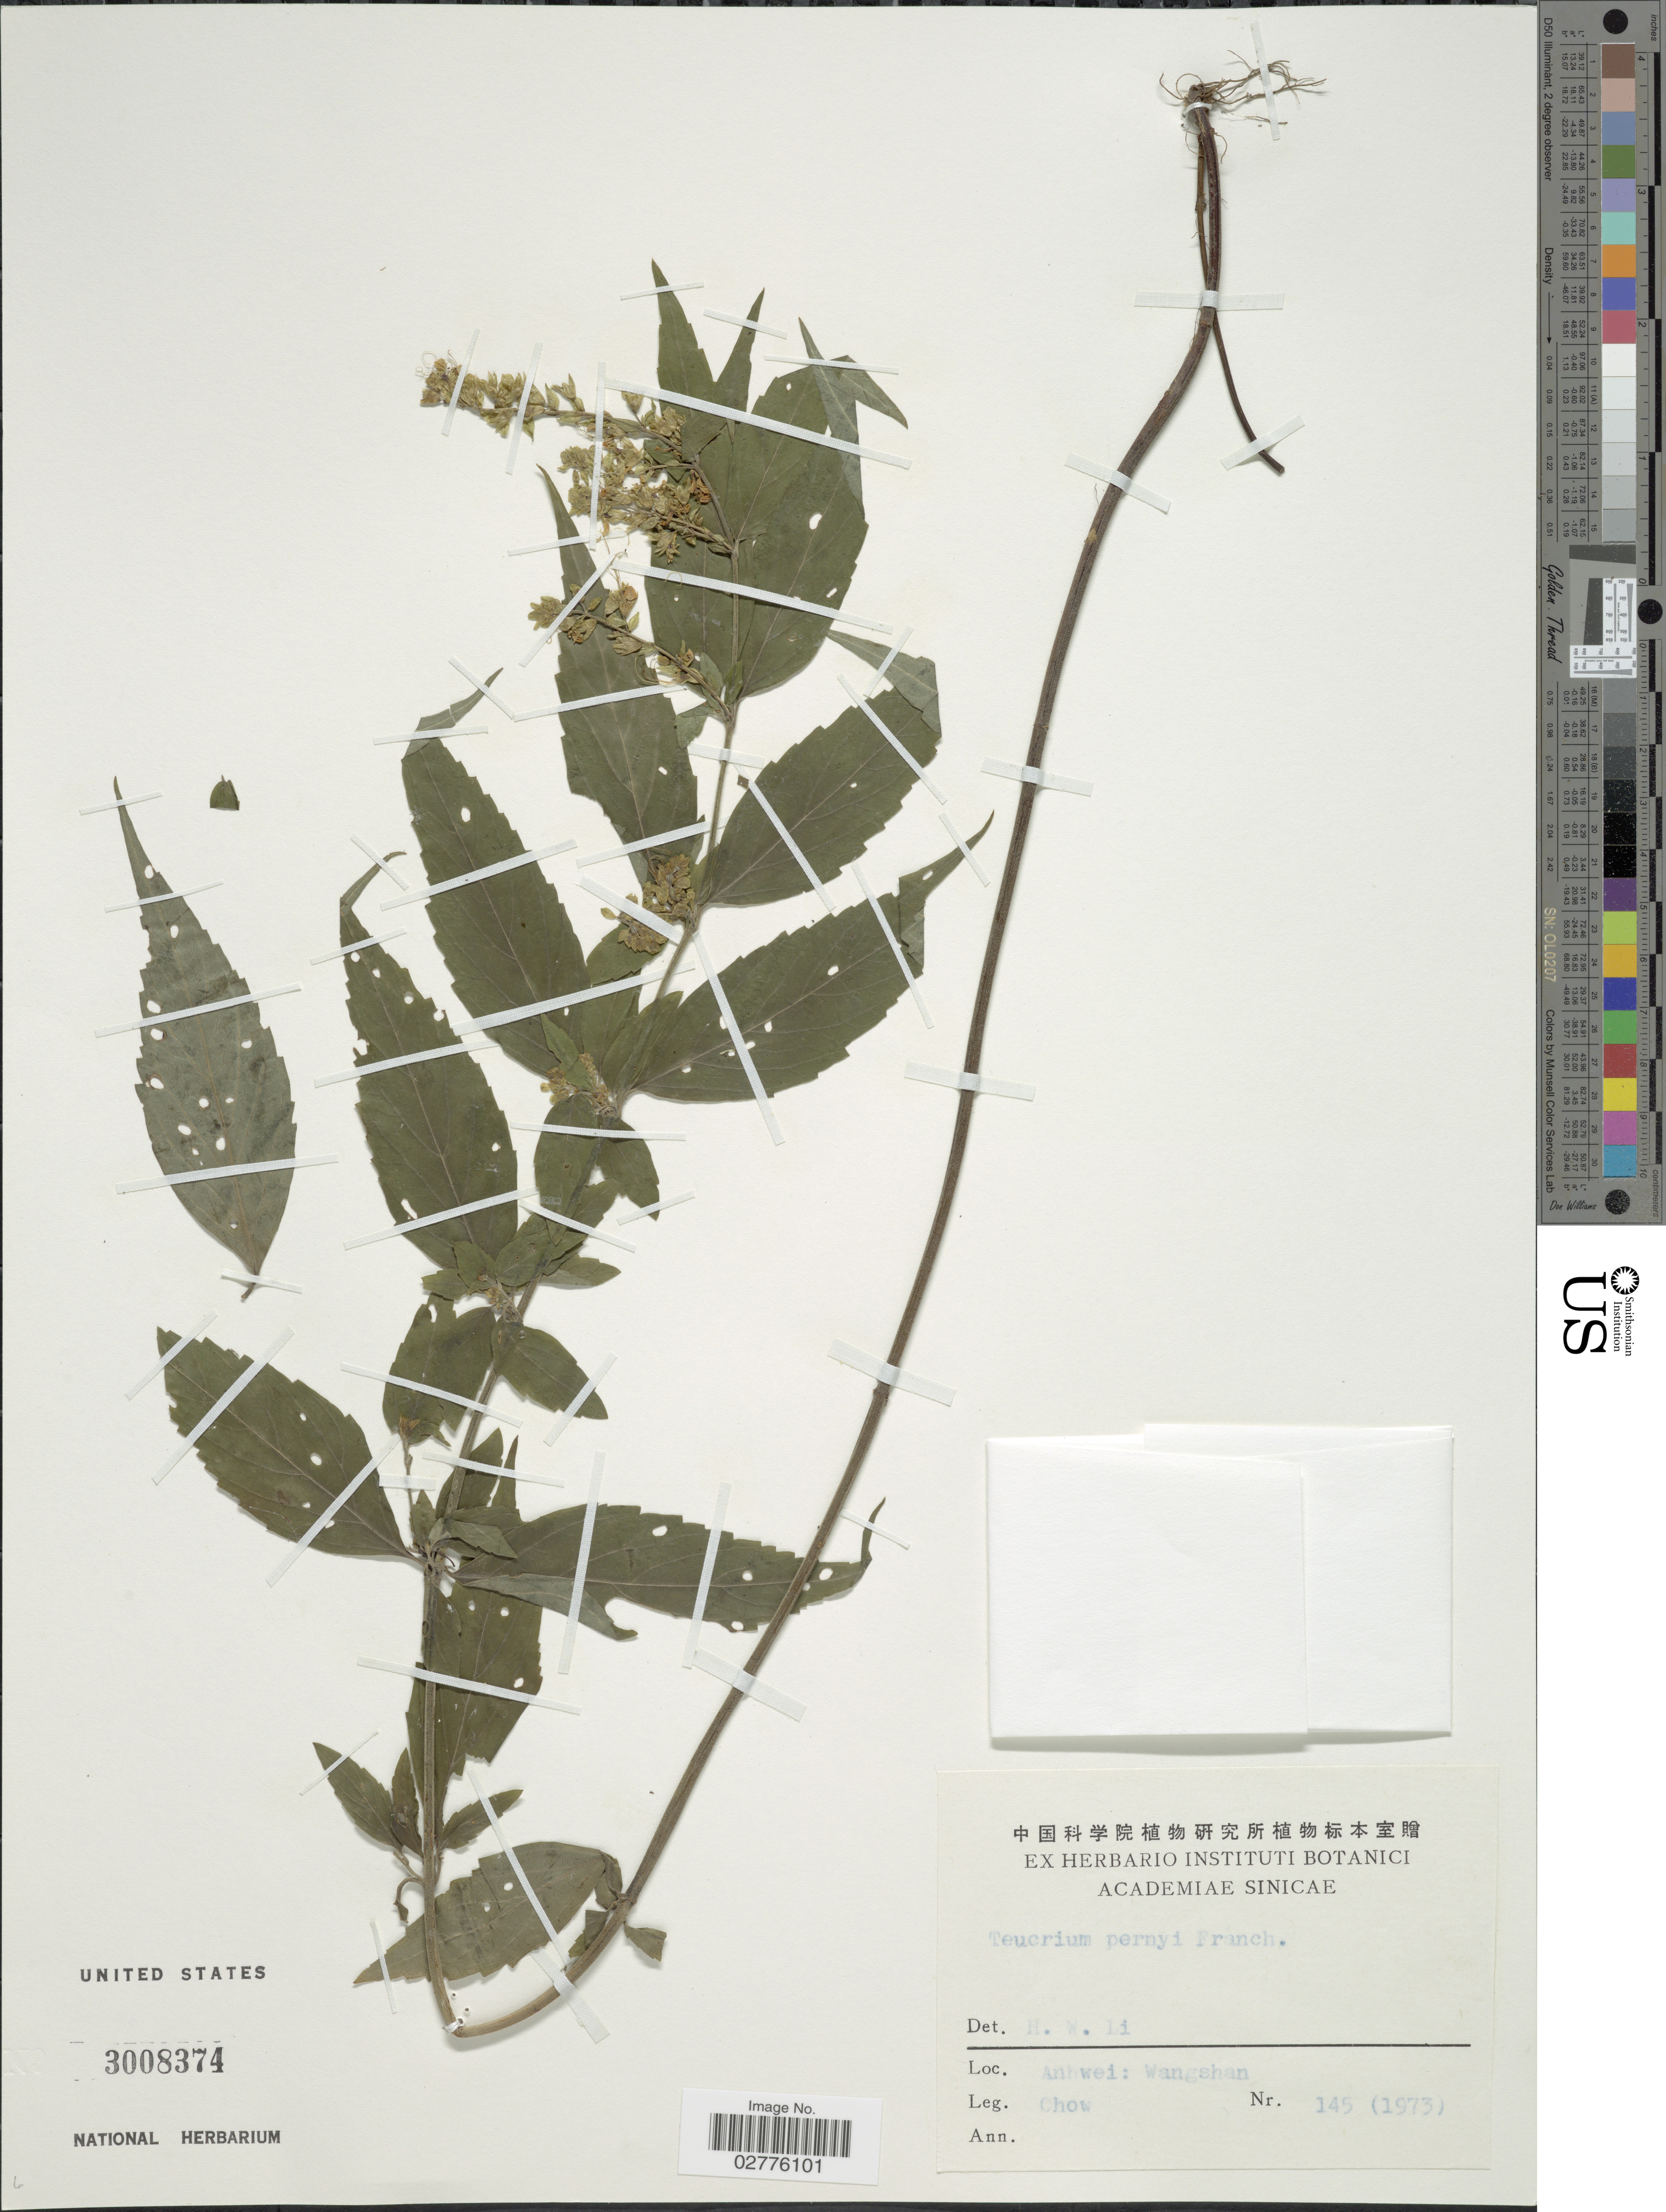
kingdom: Plantae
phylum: Tracheophyta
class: Magnoliopsida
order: Lamiales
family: Lamiaceae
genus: Teucrium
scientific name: Teucrium pernyi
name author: Franch.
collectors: Chow, --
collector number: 145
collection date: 1973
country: China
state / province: Anhui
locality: Anhwei: Wangshan.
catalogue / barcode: US 3008374